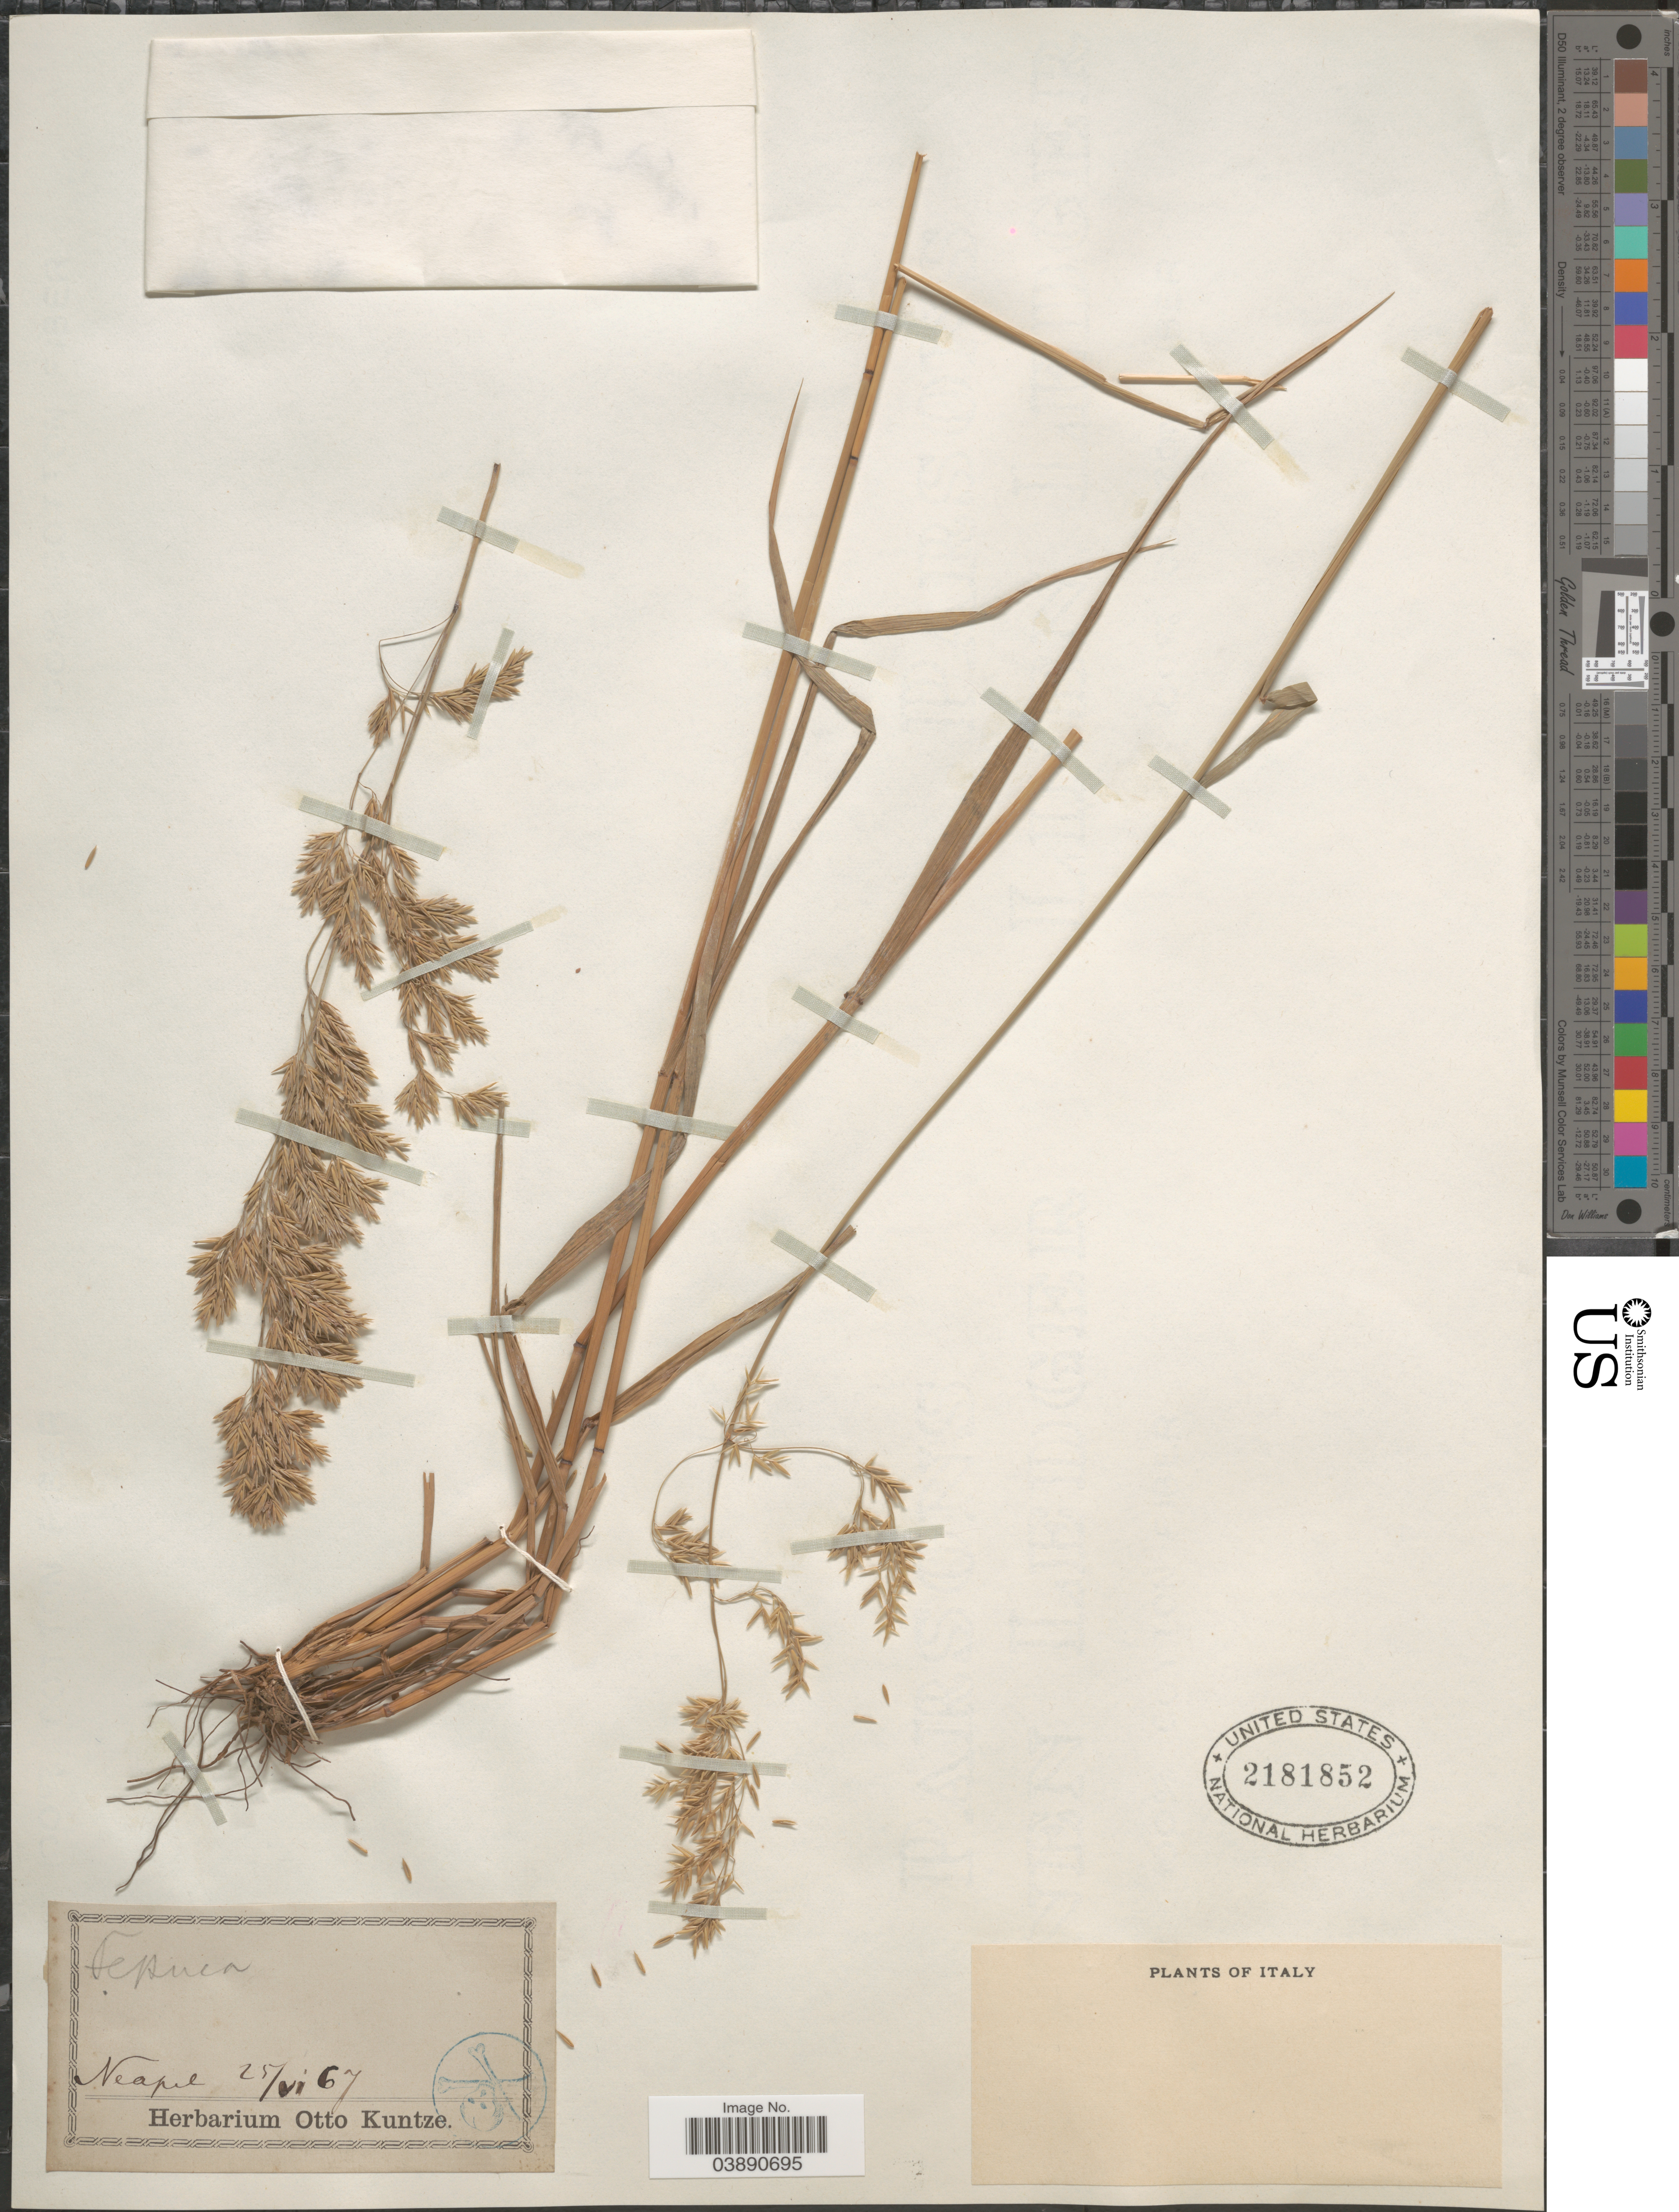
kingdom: Plantae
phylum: Tracheophyta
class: Liliopsida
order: Poales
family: Poaceae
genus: Festuca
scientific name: Festuca sp.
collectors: ex herb. Otto Kuntze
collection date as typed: Transcribed d/m/y: 25/6/67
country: Italy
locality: Neapel.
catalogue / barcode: US 2181852